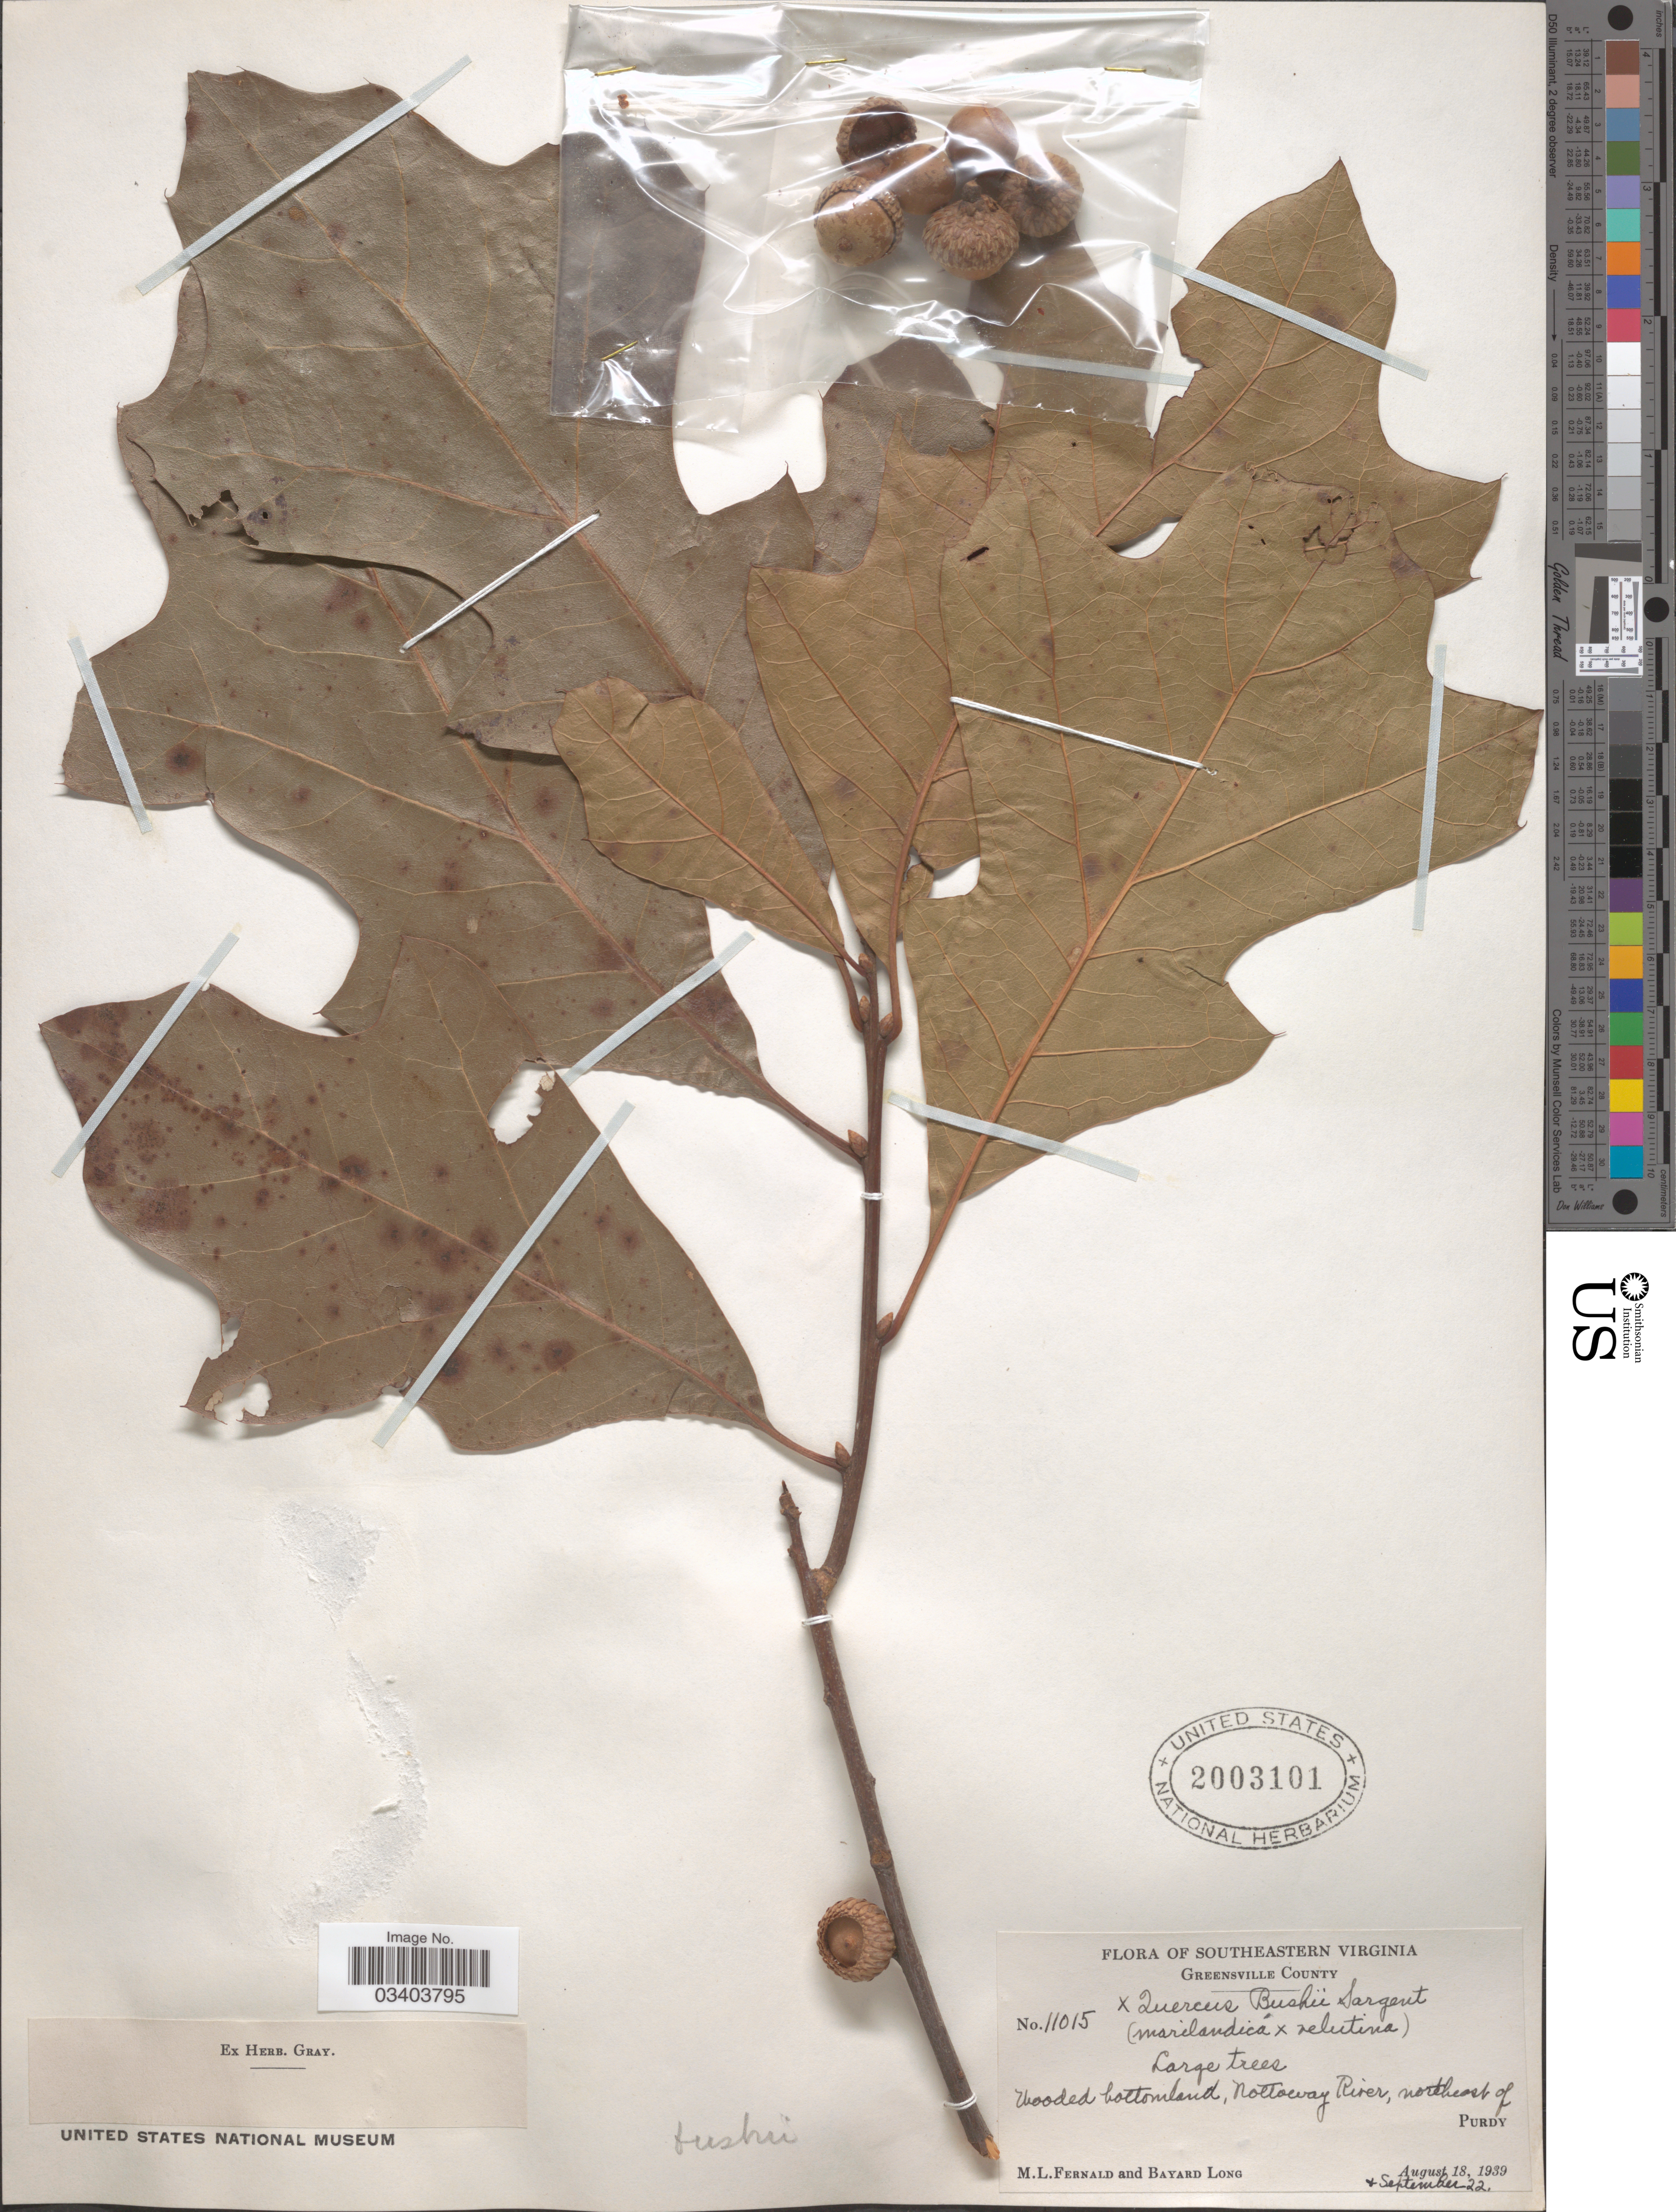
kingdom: Plantae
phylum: Tracheophyta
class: Magnoliopsida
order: Fagales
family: Fagaceae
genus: Quercus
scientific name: Quercus x bushii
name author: Sarg.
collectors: M. L. Fernald & B. Long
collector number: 11015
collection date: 1939-08-18/1939-09-22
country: United States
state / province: Virginia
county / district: Greensville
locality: Southeastern Virginia. Greensville County. Wooded bottomland, Nottoway River, northeast of Purdy.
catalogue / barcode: US 2003101